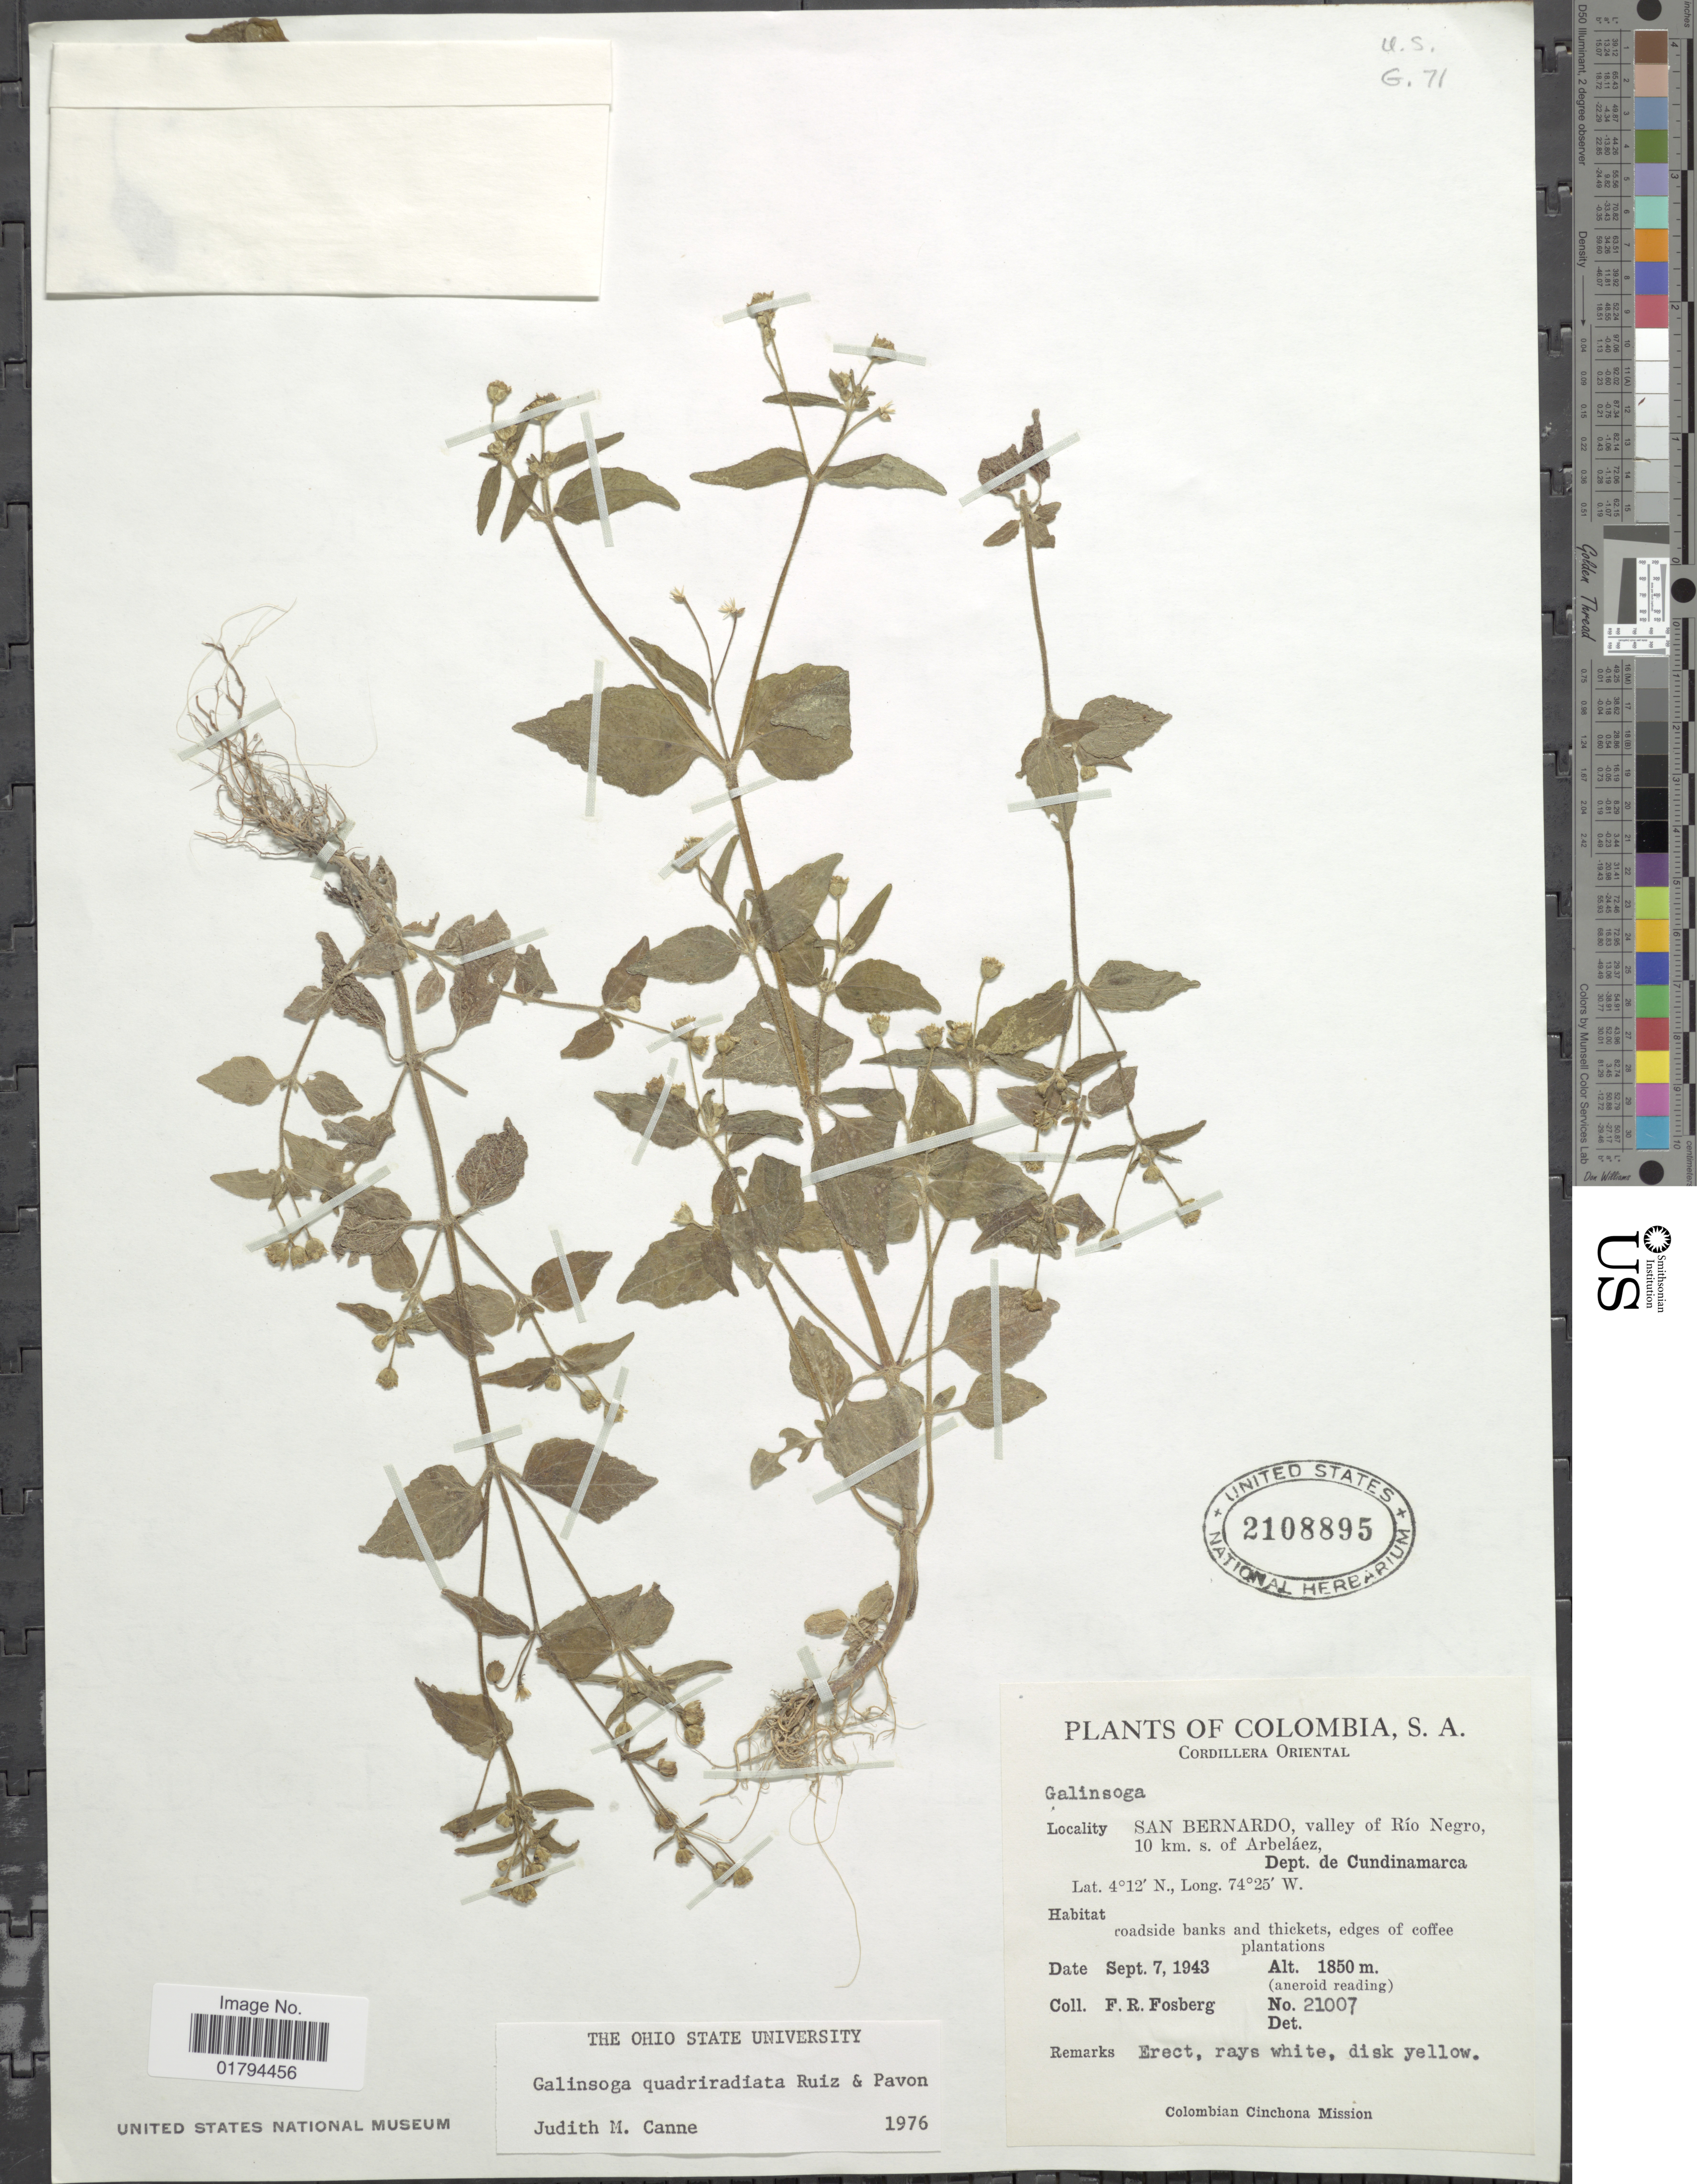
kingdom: Plantae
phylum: Tracheophyta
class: Magnoliopsida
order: Asterales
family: Asteraceae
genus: Galinsoga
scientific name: Galinsoga quadriradiata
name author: Ruiz & Pav.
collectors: F. R. Fosberg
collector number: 21007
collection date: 1943-09-07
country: Colombia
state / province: Cundinamarca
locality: Cordillera Oriental. San Bernardo, valley of Rio Negro, 10 km. s. of Arbelaez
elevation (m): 1850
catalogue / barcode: US 2108895